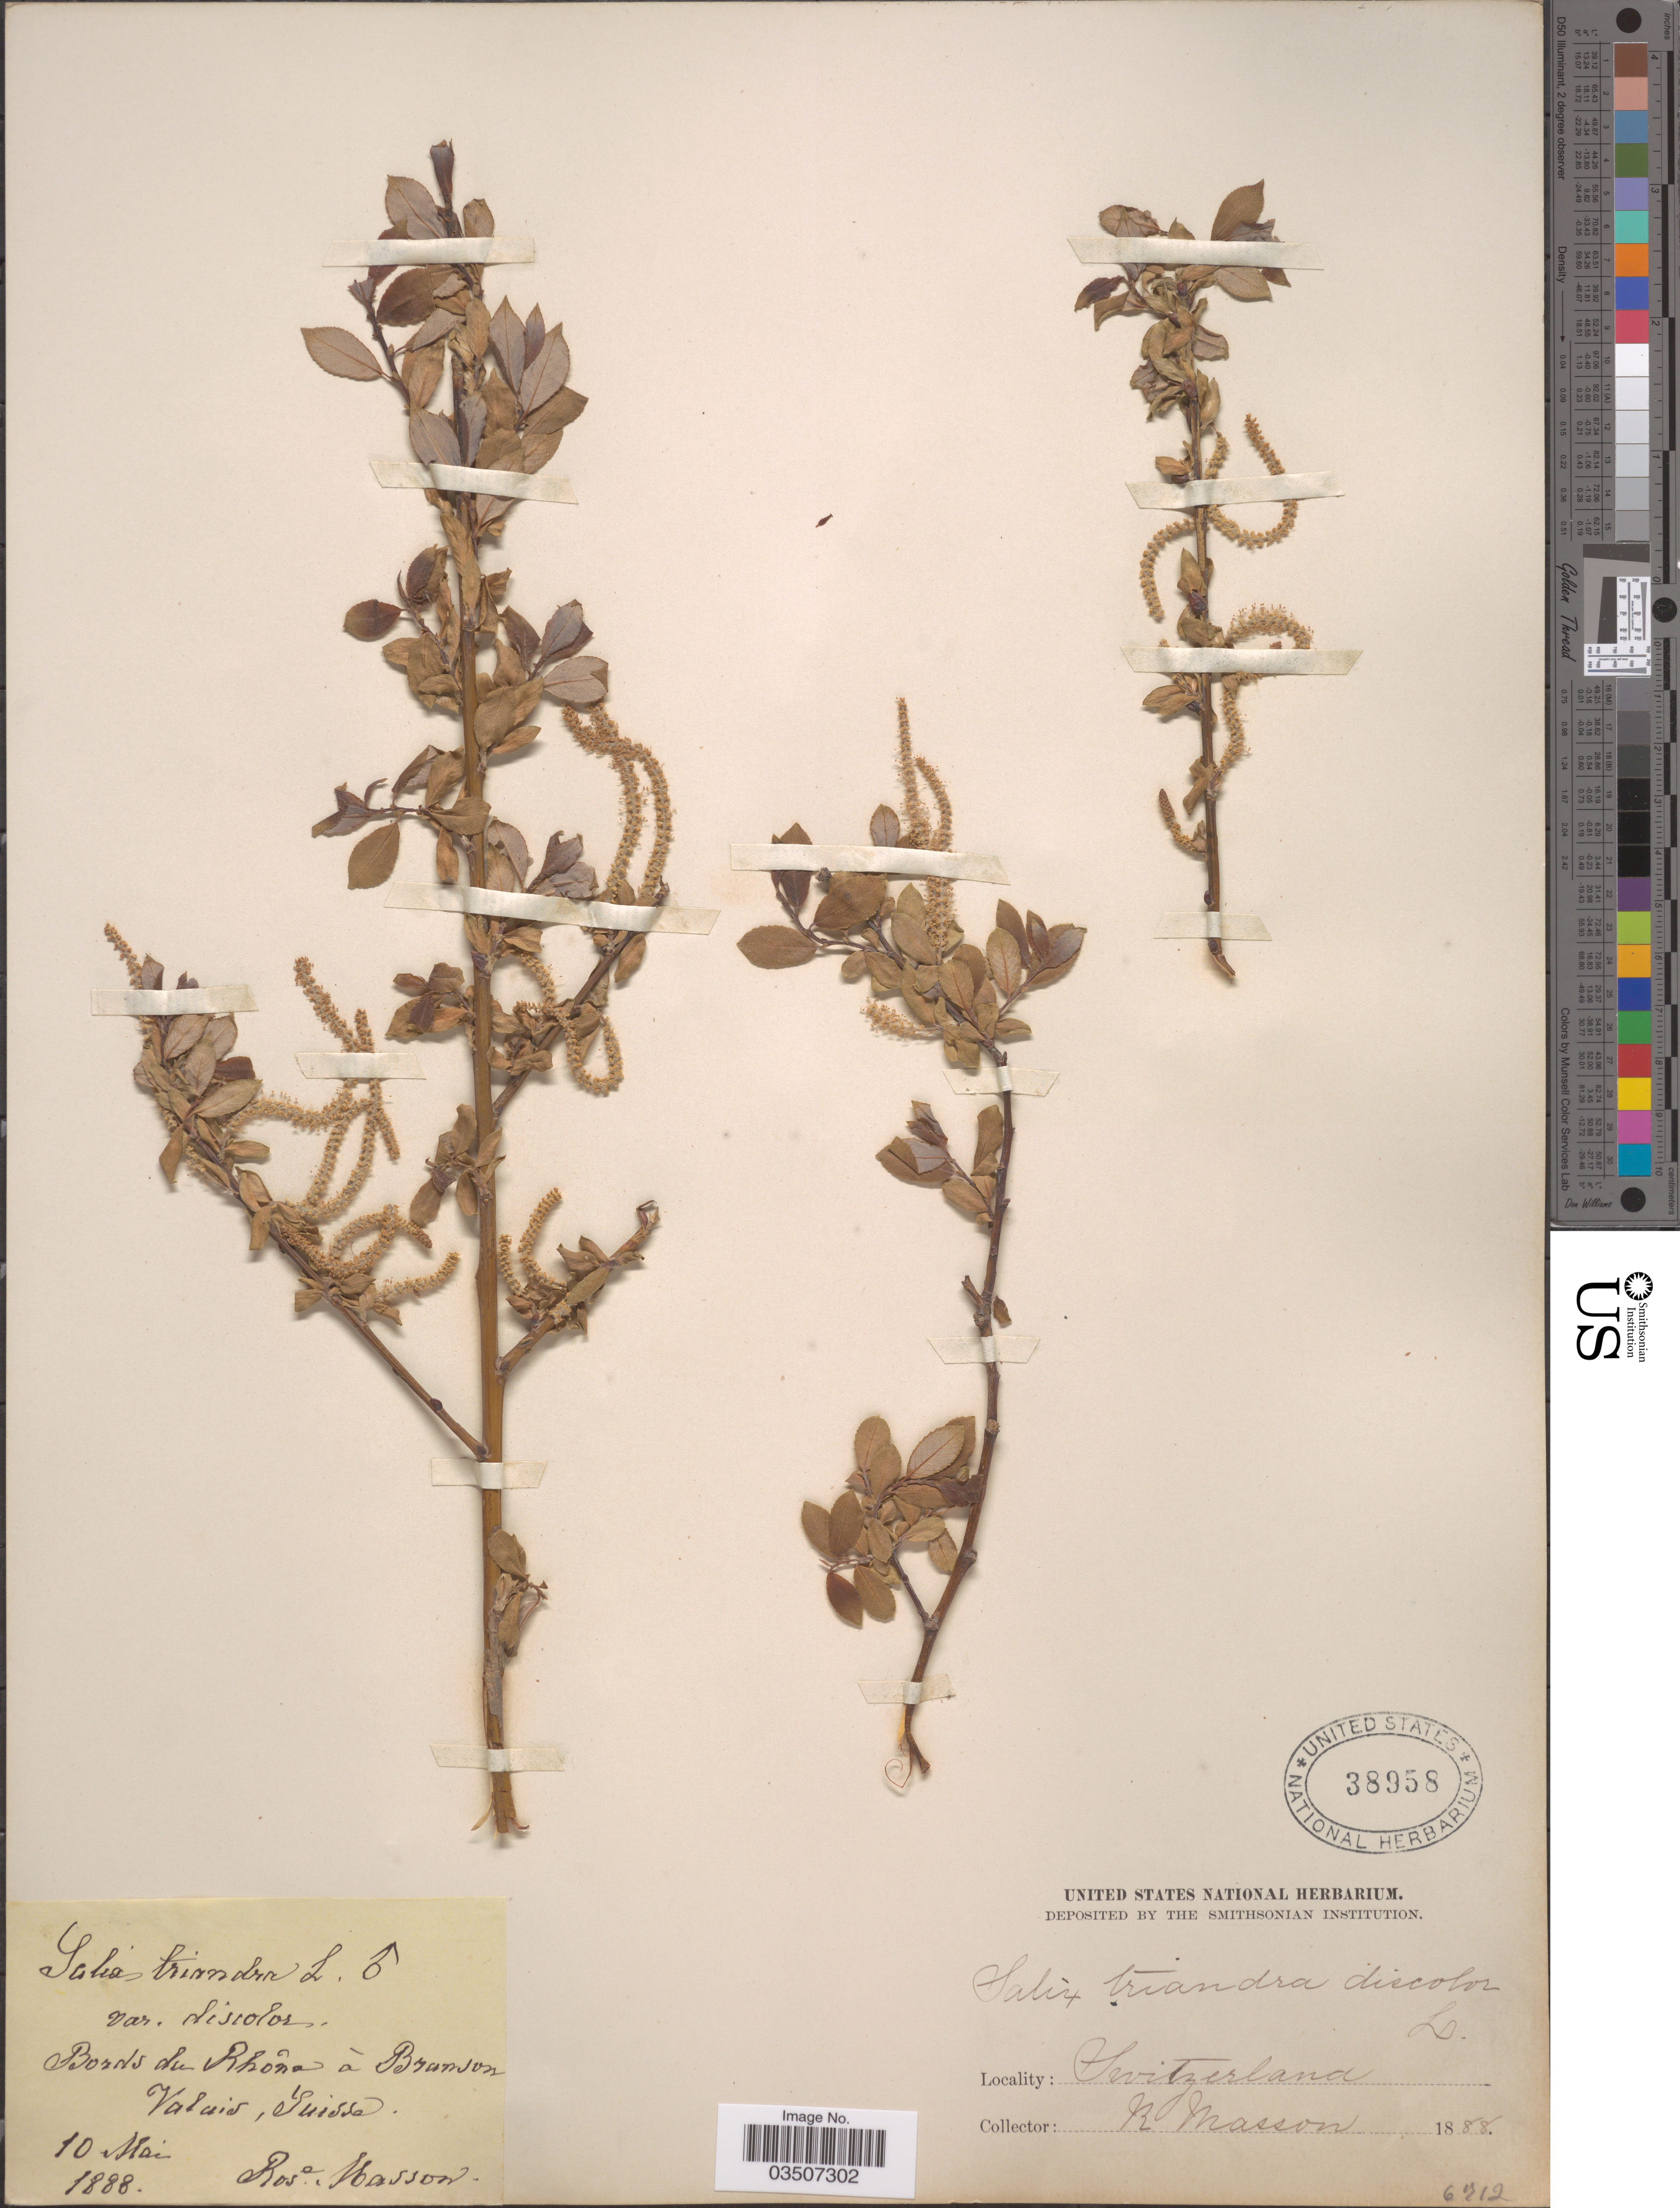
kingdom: Plantae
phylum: Tracheophyta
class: Magnoliopsida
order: Malpighiales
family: Salicaceae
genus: Salix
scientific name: Salix triandra var. discolor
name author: (Wimm. & Grab.) Andersson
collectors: R. Masson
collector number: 6712?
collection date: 1888-05-10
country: Switzerland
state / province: Valais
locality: Bords du Rhona à Branson, Suisse.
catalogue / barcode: US 38958